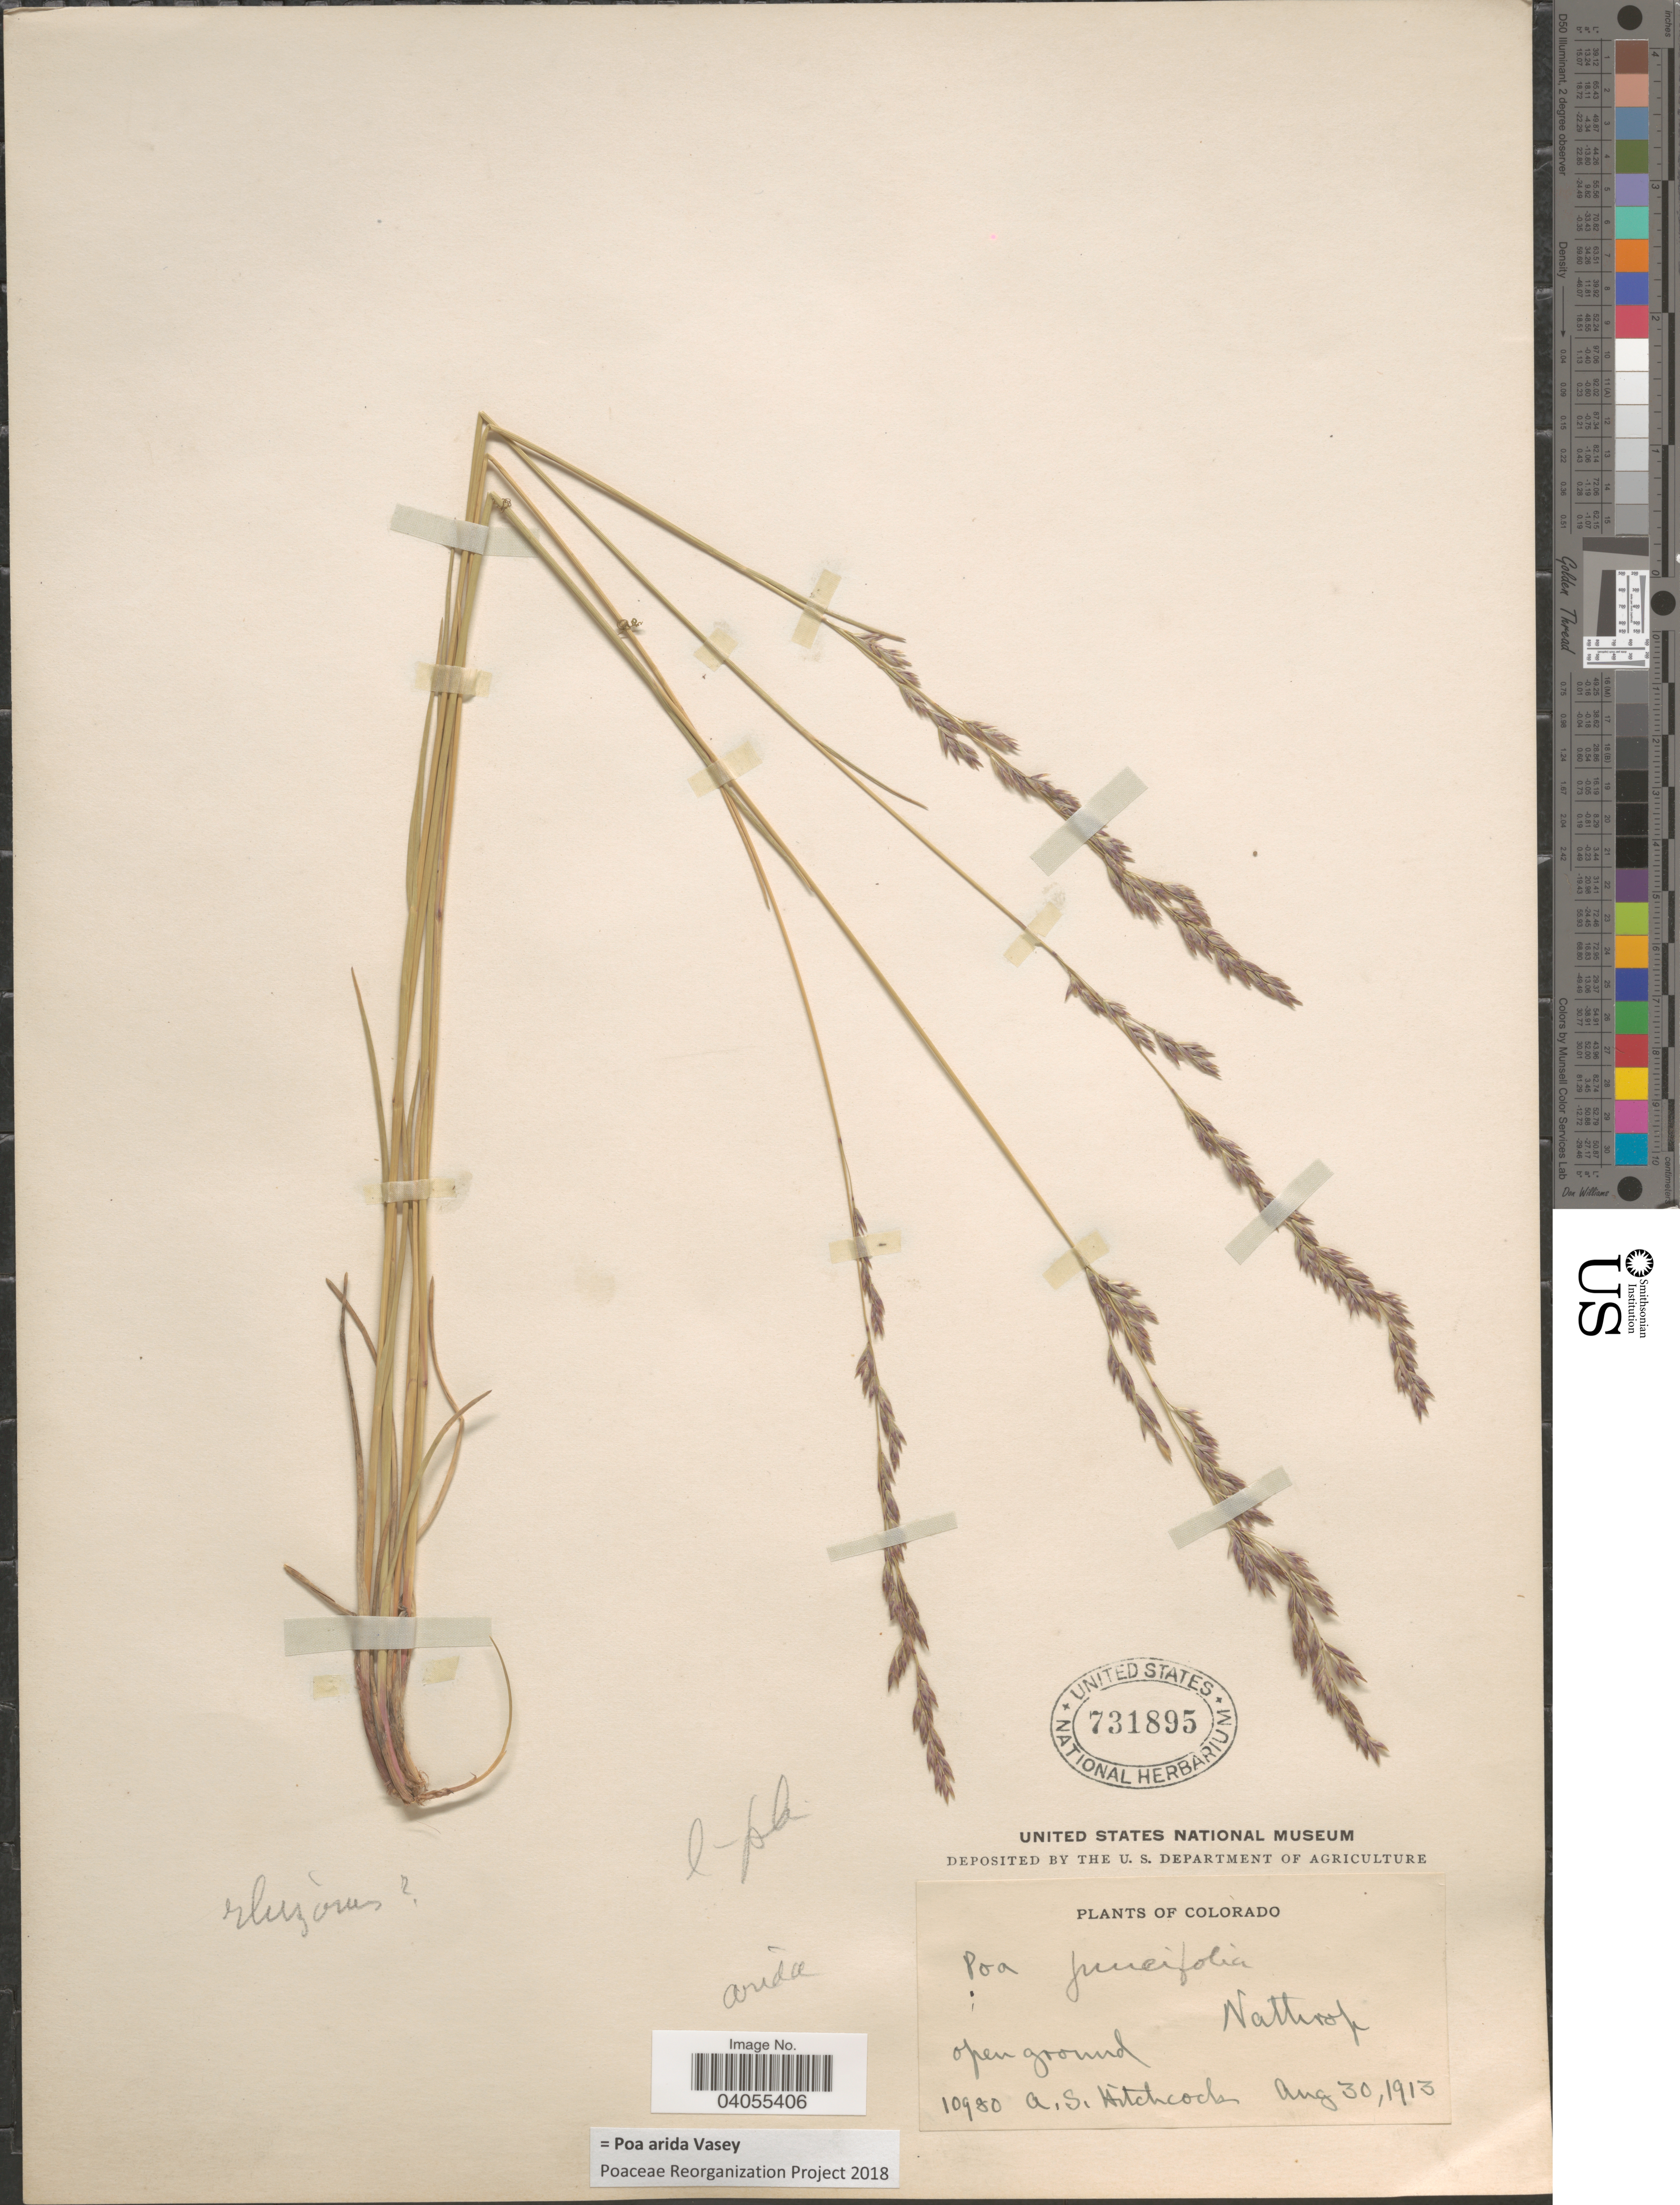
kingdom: Plantae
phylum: Tracheophyta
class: Liliopsida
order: Poales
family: Poaceae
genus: Poa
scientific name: Poa arida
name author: Vasey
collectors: A. S. Hitchcock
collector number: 10980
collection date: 1913-08-30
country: United States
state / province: Colorado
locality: Open ground. Nathrop.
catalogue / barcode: US 731895